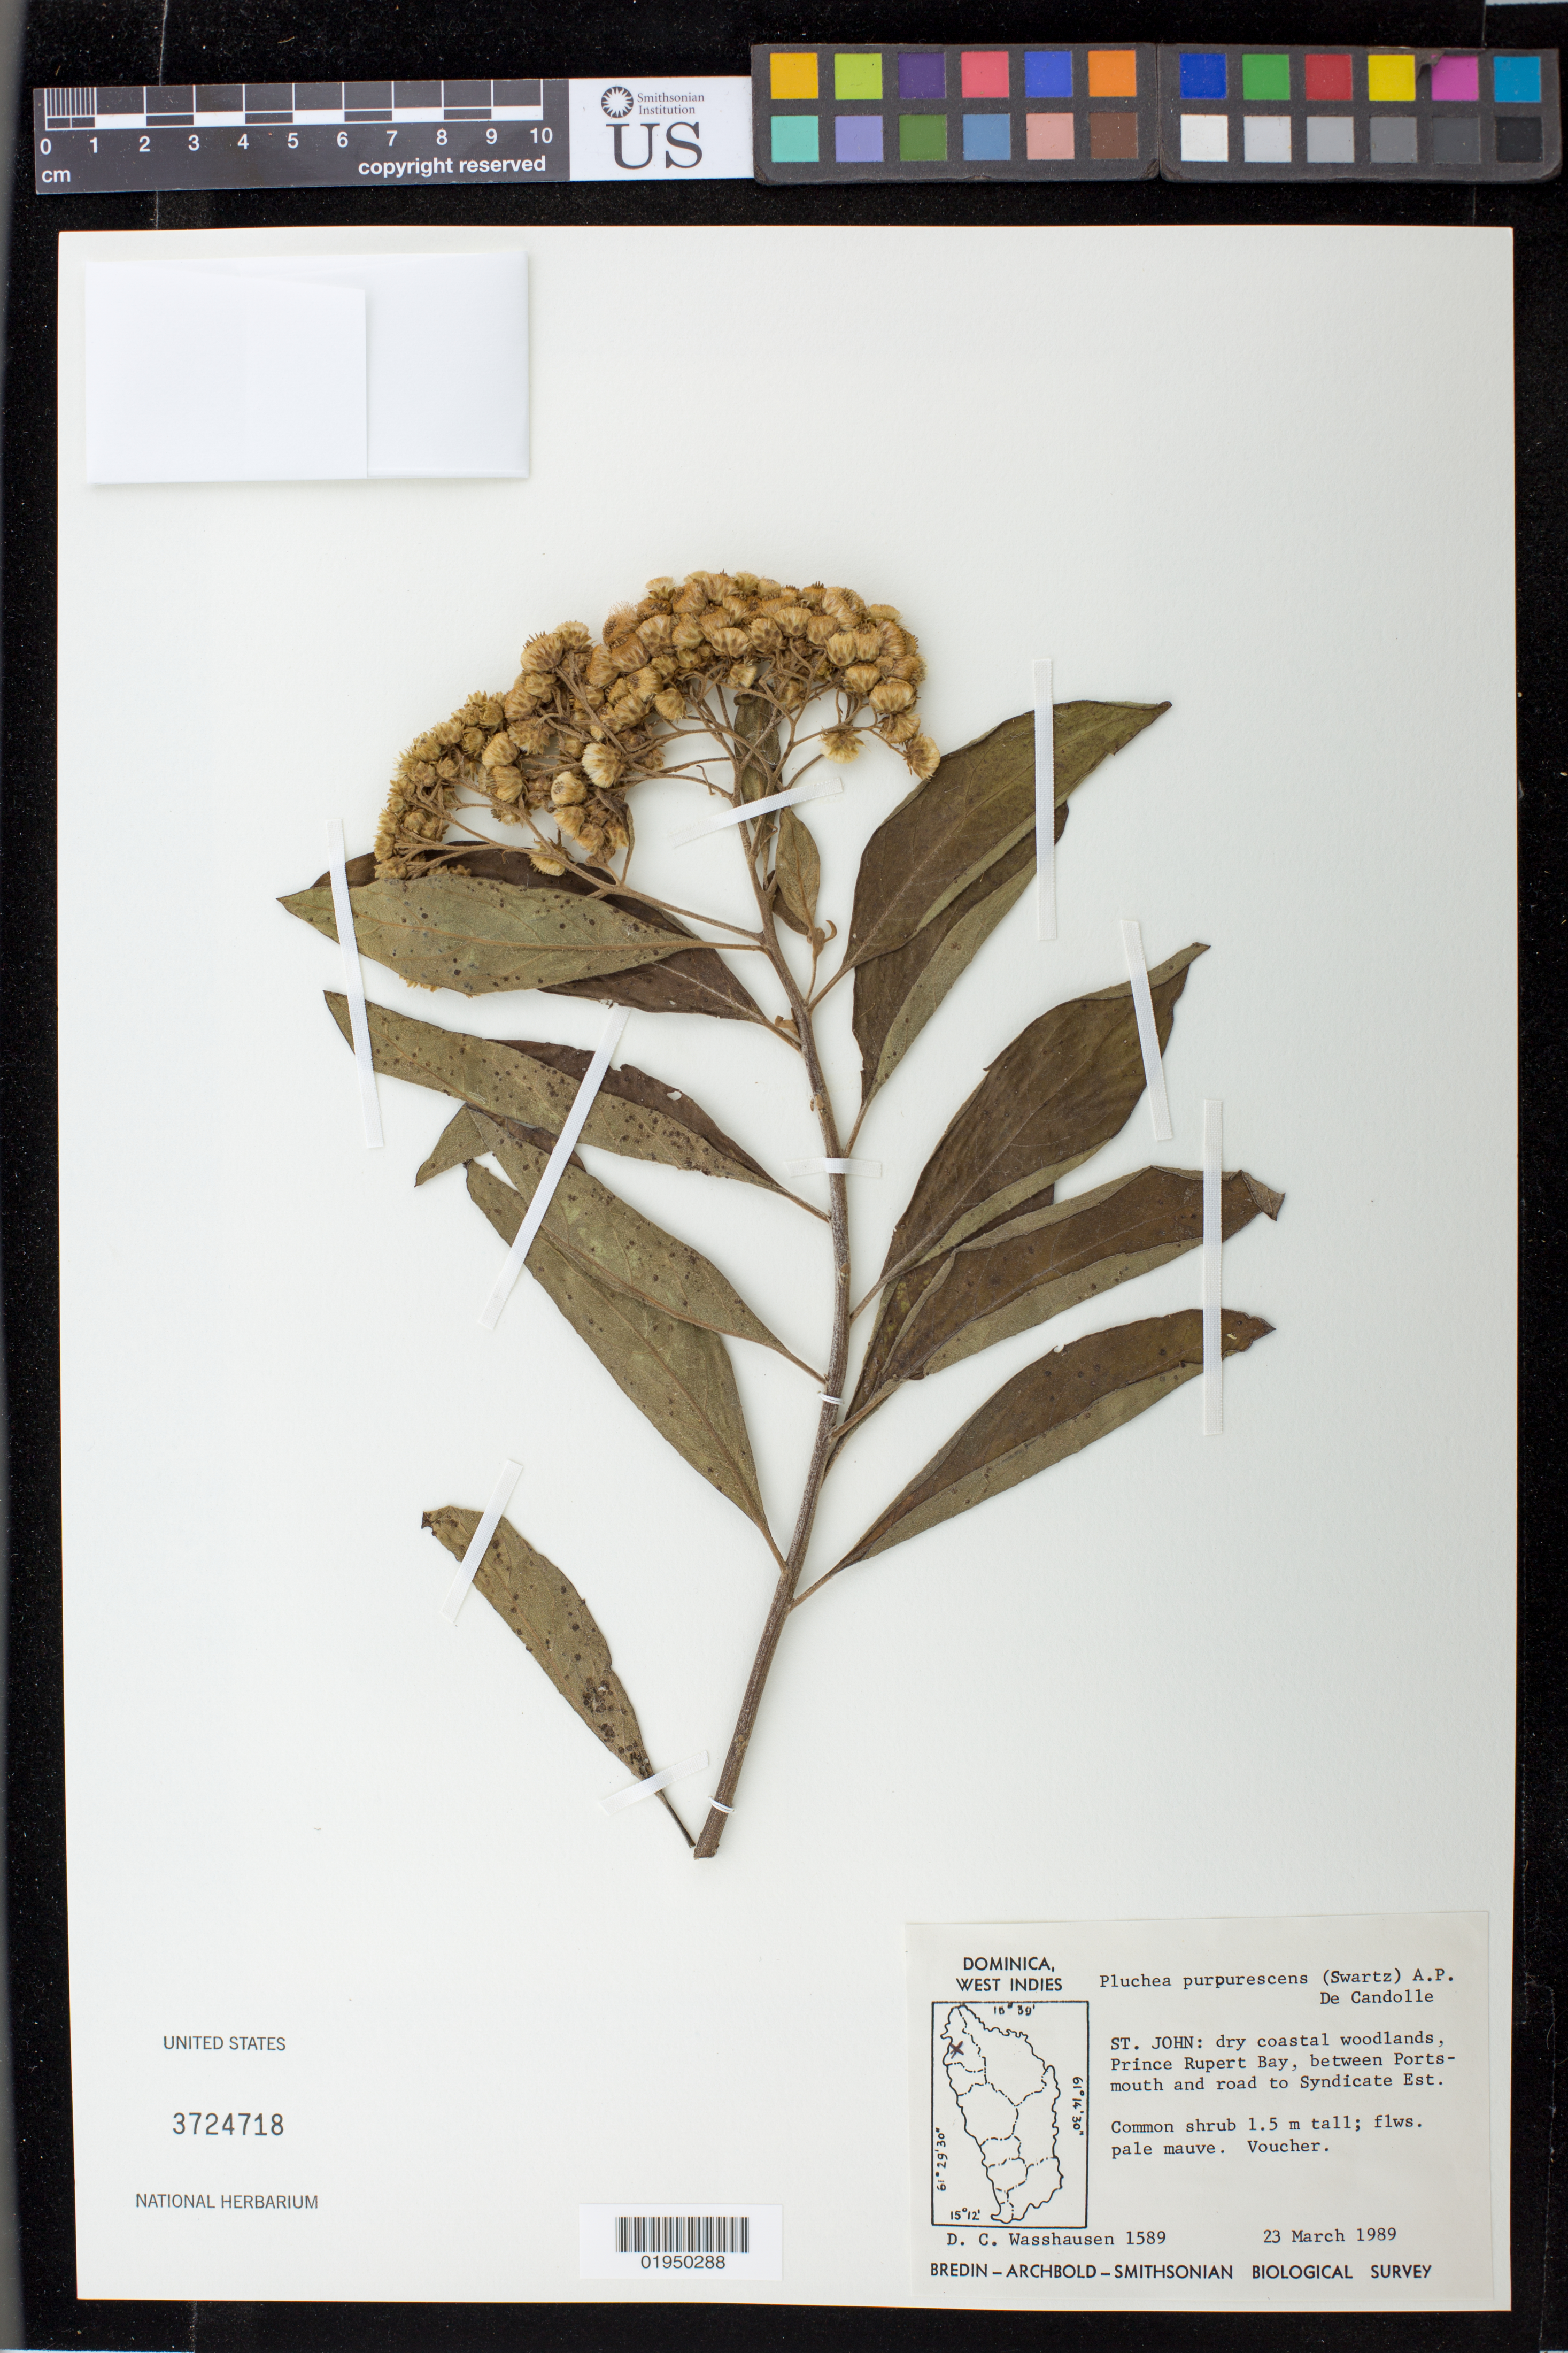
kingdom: Plantae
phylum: Tracheophyta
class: Magnoliopsida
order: Asterales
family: Asteraceae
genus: Pluchea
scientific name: Pluchea purpurascens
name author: (Sw.) DC.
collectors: D. C. Wasshausen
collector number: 1589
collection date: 1989-03-23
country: Dominica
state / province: St. John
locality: Dry costal woodlands, PRince Rupert Bay , between Ports mouth and road to Syndicate Est.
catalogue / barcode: US 3724718